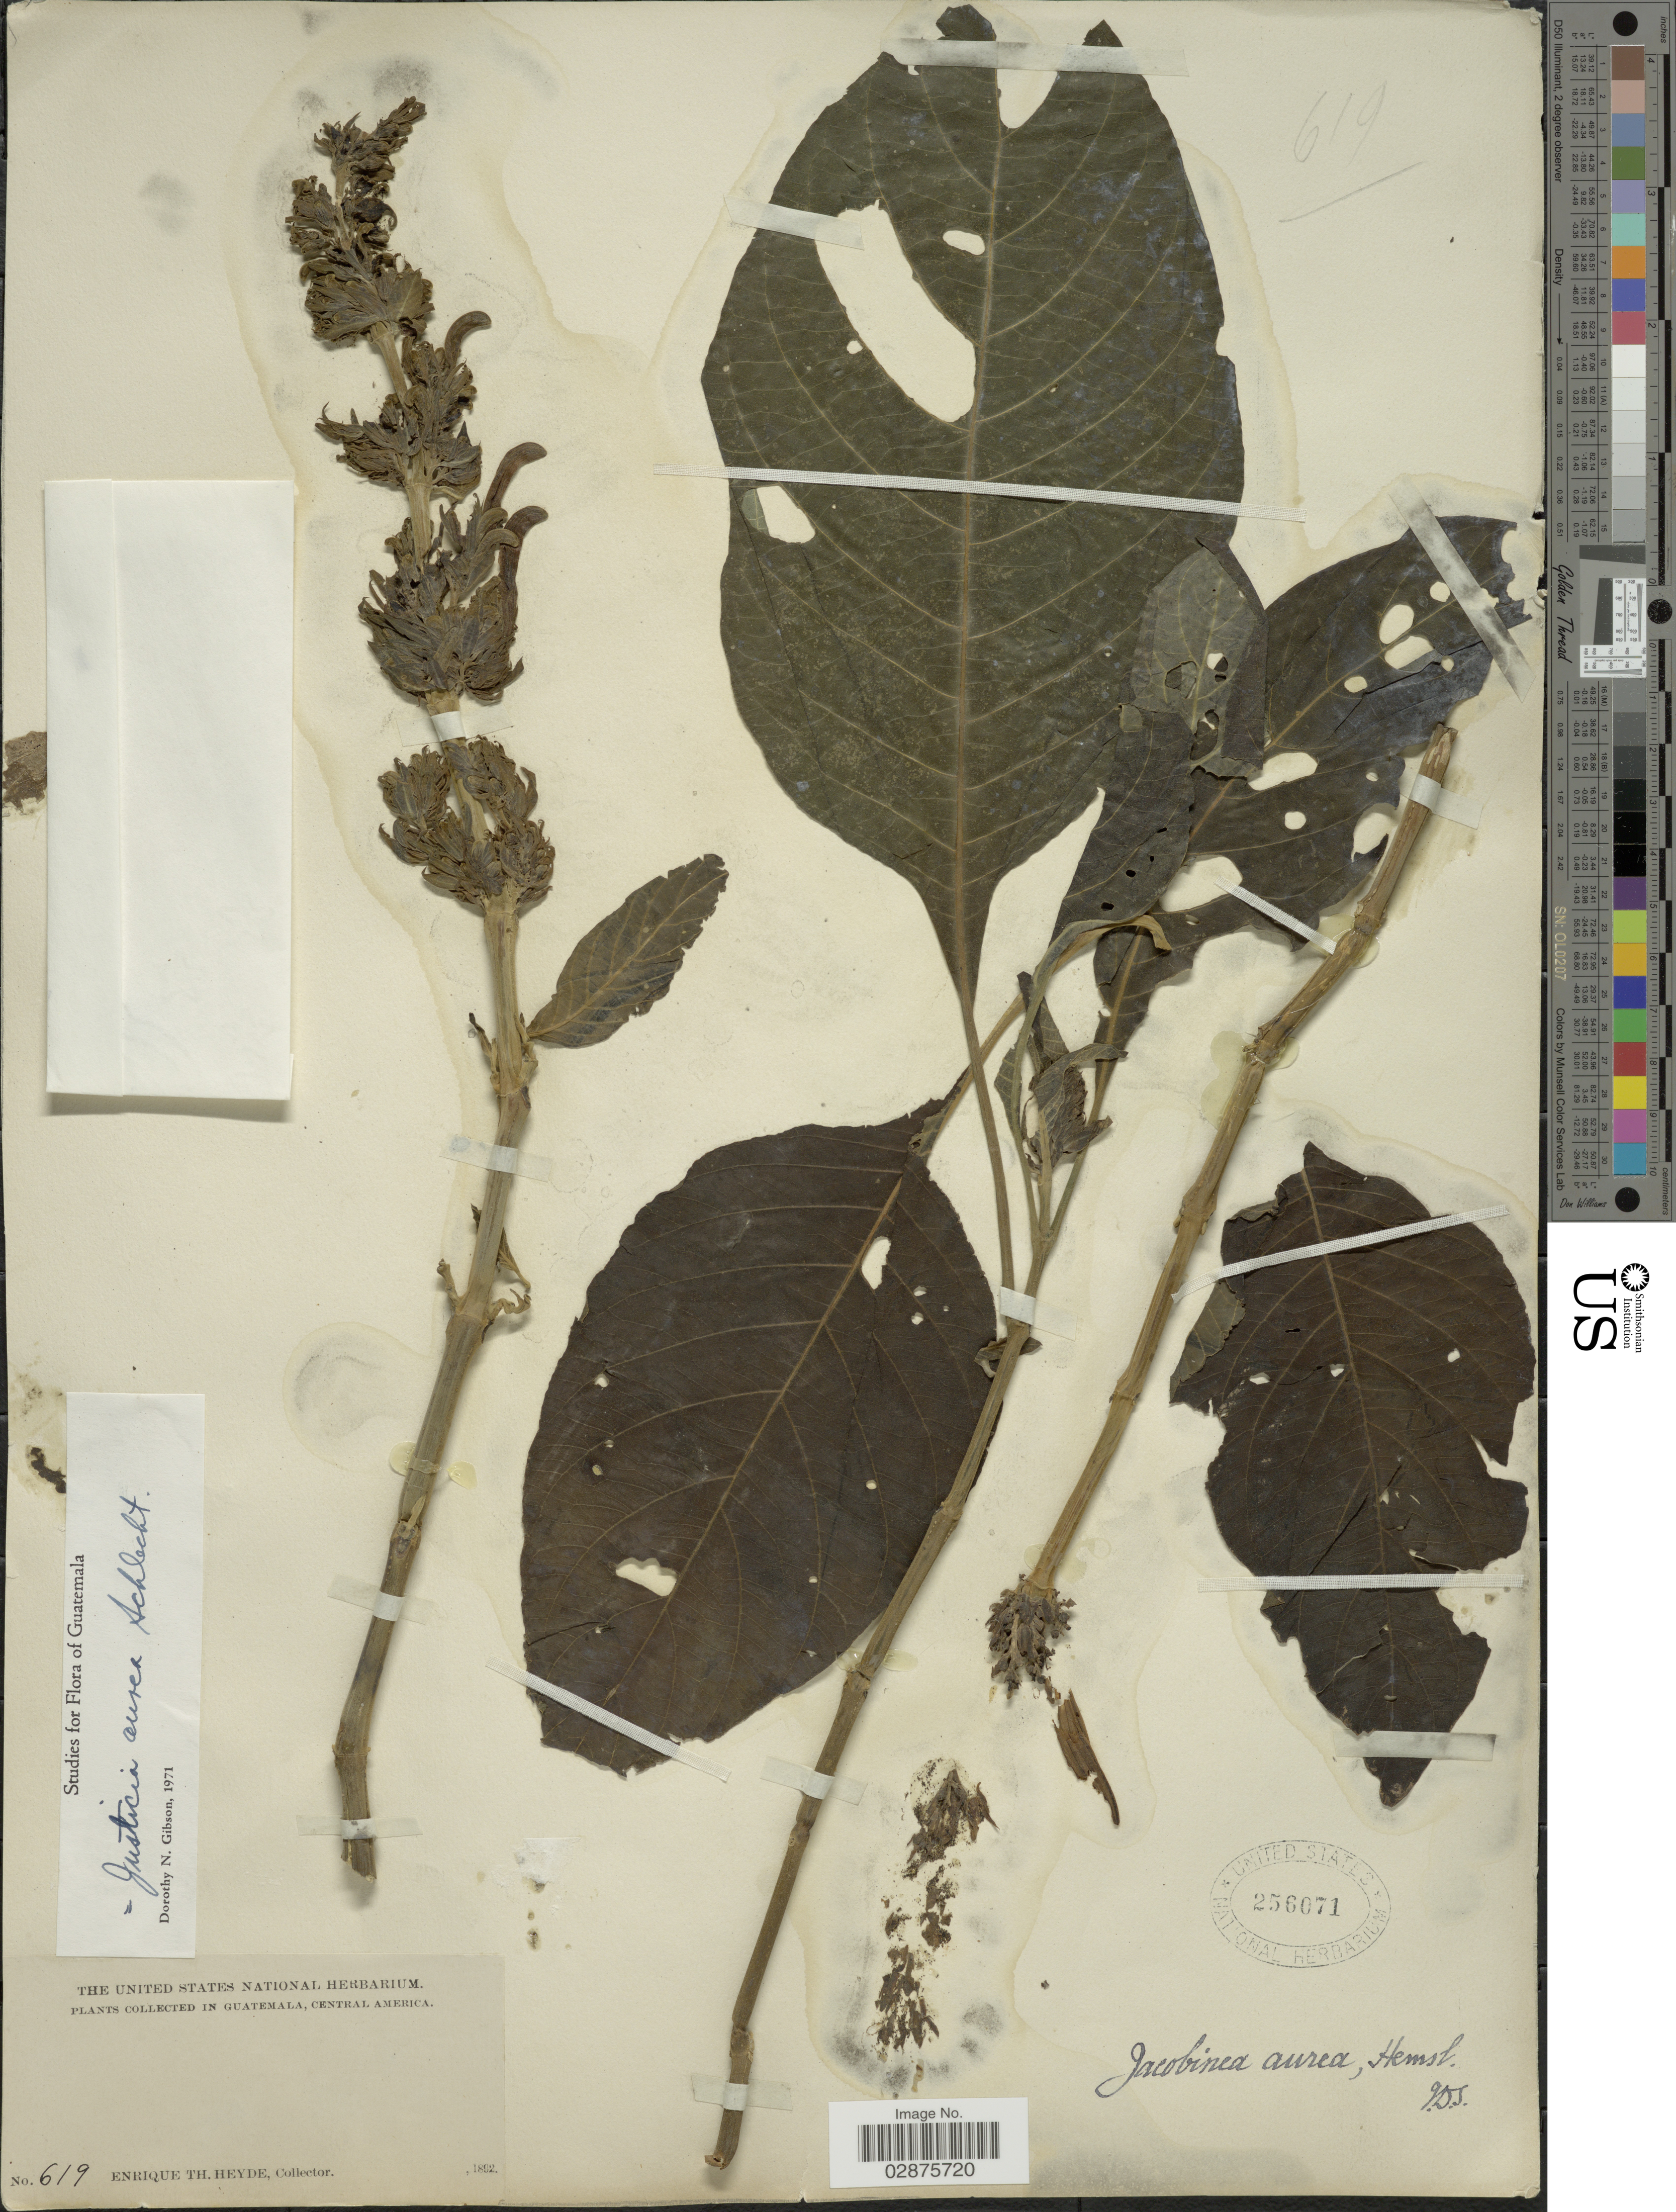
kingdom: Plantae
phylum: Tracheophyta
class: Magnoliopsida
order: Lamiales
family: Acanthaceae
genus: Justicia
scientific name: Justicia aurea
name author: Schltdl.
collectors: E. T. Heyde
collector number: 619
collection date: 1892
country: Guatemala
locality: Guatemala. Central America.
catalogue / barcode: US 256071